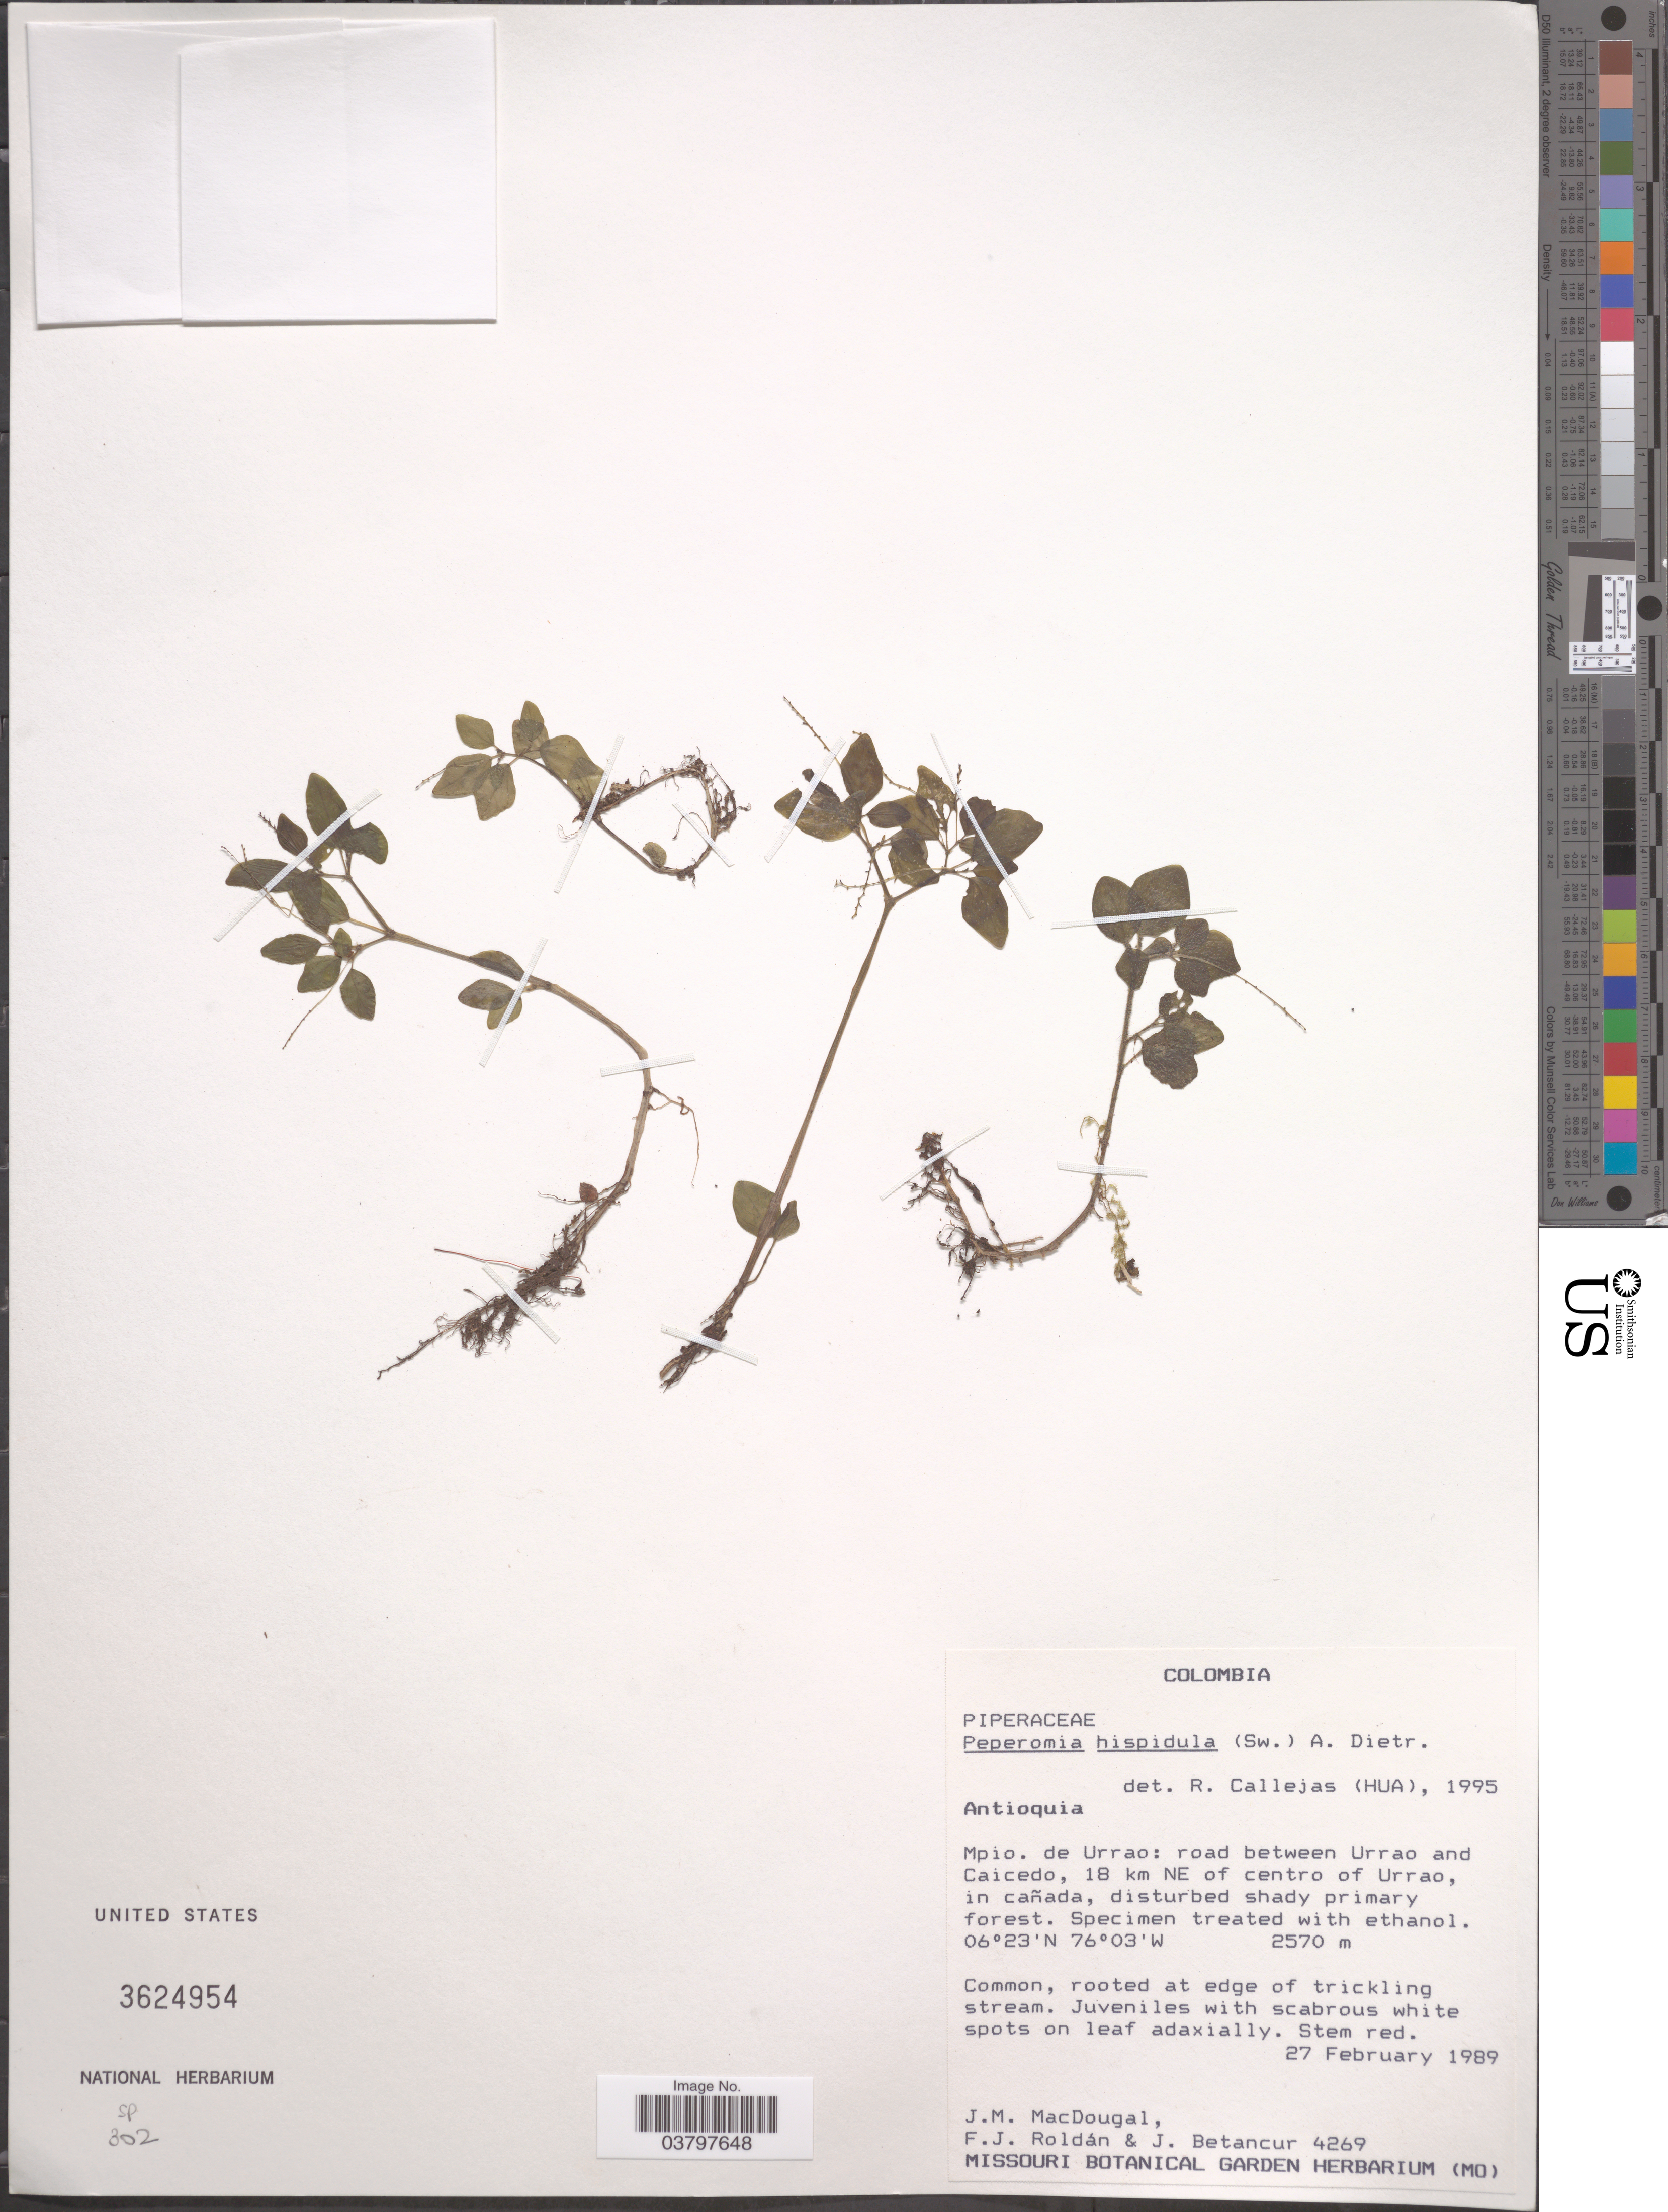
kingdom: Plantae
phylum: Tracheophyta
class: Magnoliopsida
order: Piperales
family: Piperaceae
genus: Peperomia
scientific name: Peperomia hispidula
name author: (Sw.) A. Dietr.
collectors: J. M. MacDougal, F. J. Roldán & J. Betancur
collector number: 4269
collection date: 1989-02-27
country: Colombia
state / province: Antioquia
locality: Mpio. de Urrao: road between Urrao and Caicedo, 18 km NE of centro of Urrao, in cañada.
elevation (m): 2570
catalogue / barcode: US 3624954